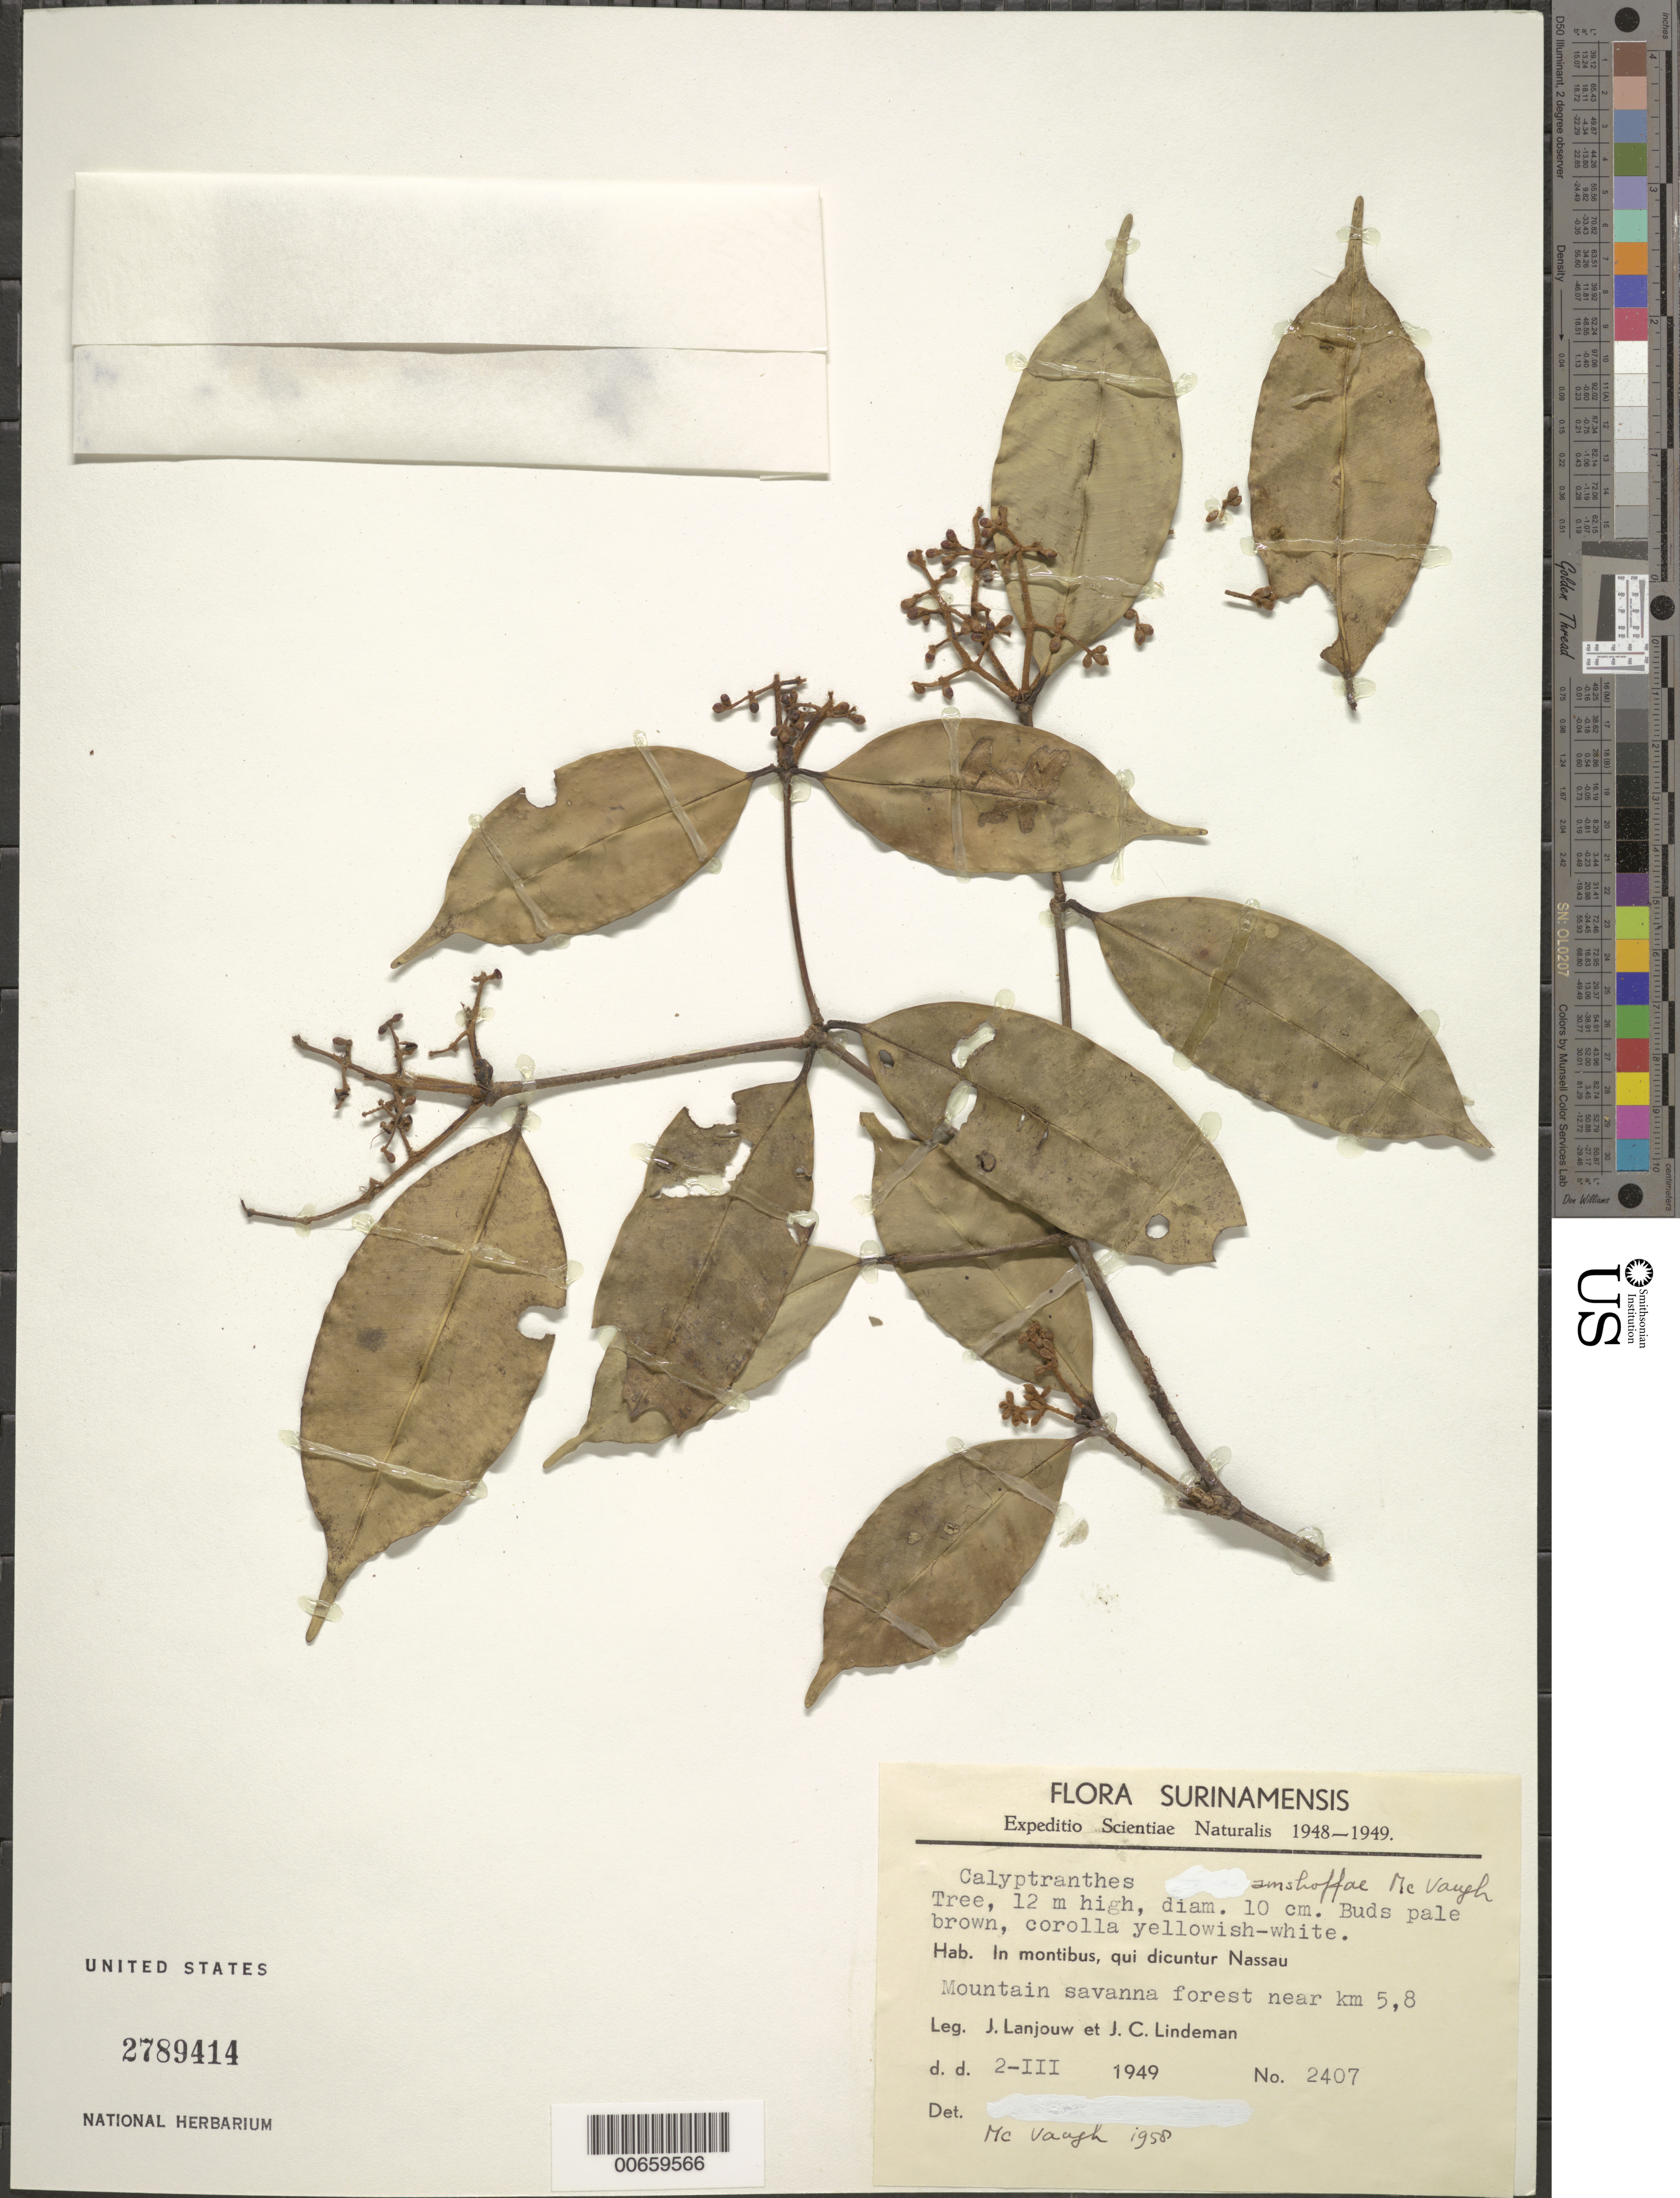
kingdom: Plantae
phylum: Tracheophyta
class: Magnoliopsida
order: Myrtales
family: Myrtaceae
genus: Myrcia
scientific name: Myrcia amshoffae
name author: (McVaugh) A.R. Lourenço & E. Lucas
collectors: J. Lanjouw & J. C. Lindeman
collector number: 2407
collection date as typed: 2-Mar-49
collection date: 1949-03-02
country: Suriname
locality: Nassau Mts., near km 5.8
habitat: Mountain savanna forest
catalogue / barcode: US 2789414